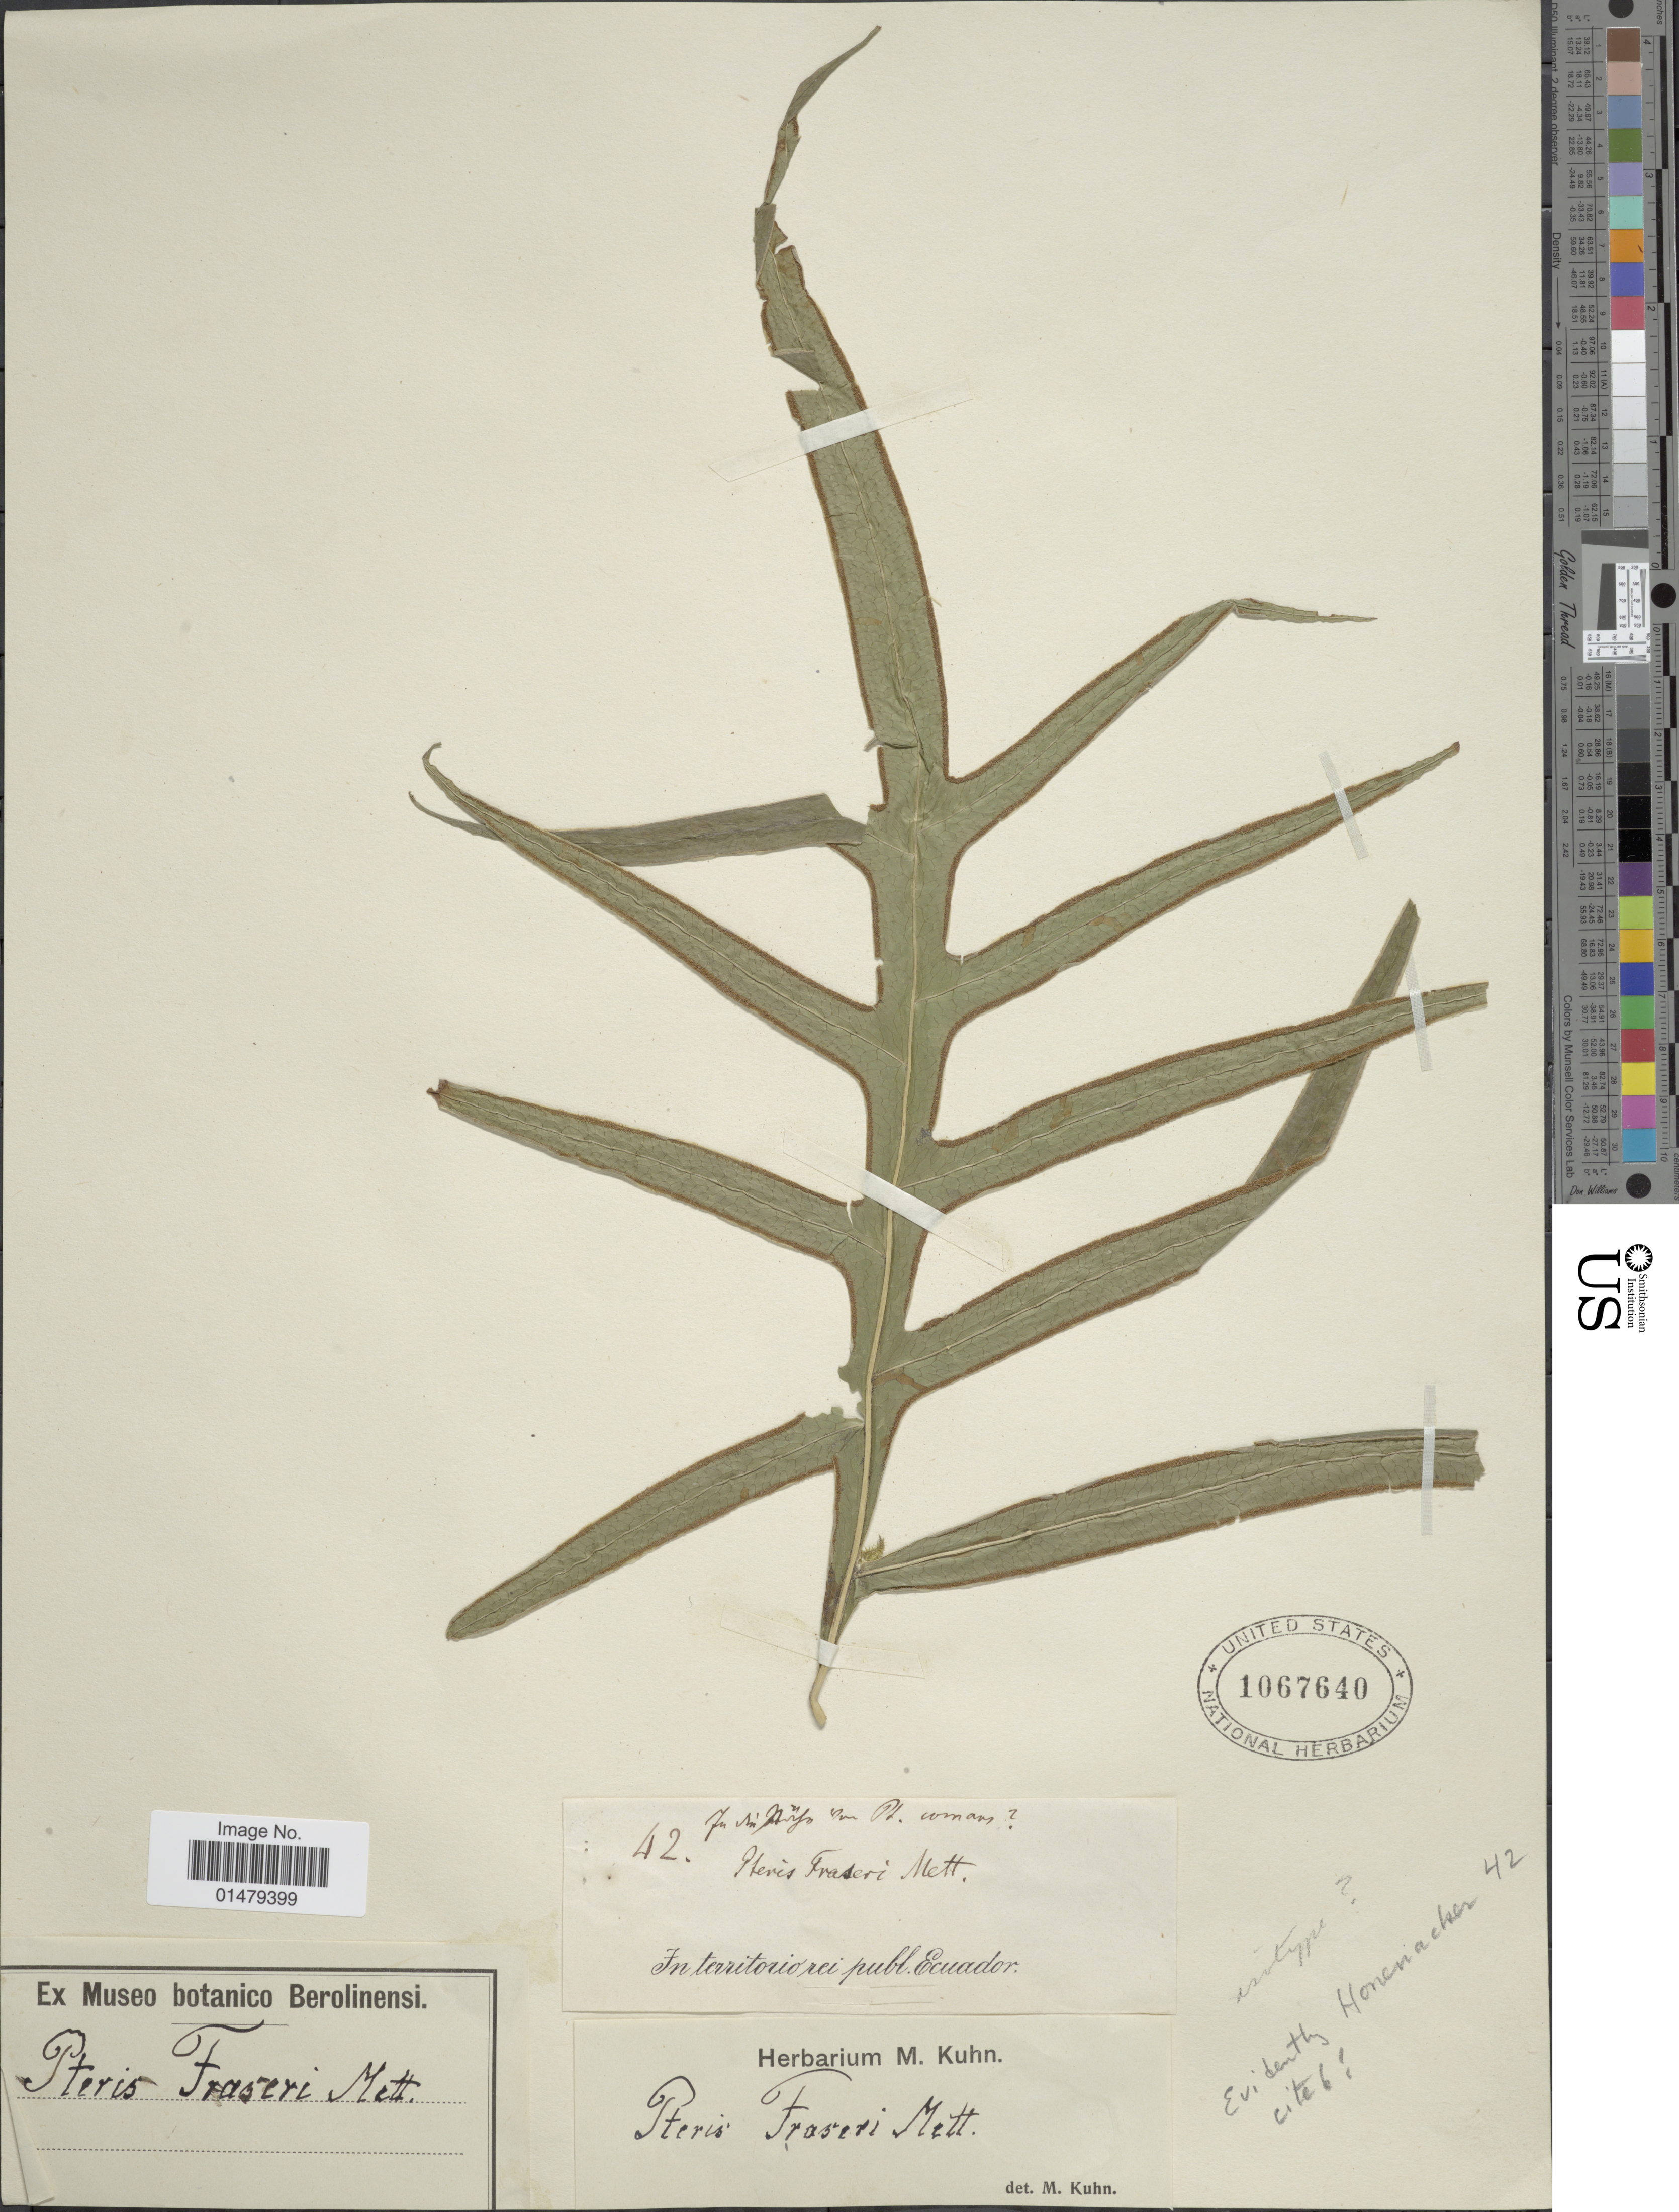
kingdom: Plantae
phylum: Tracheophyta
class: Polypodiopsida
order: Polypodiales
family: Pteridaceae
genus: Pteris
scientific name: Pteris fraseri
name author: Mett. ex Kuhn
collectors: ex herb. Kuhn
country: Ecuador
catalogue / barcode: US 1067640